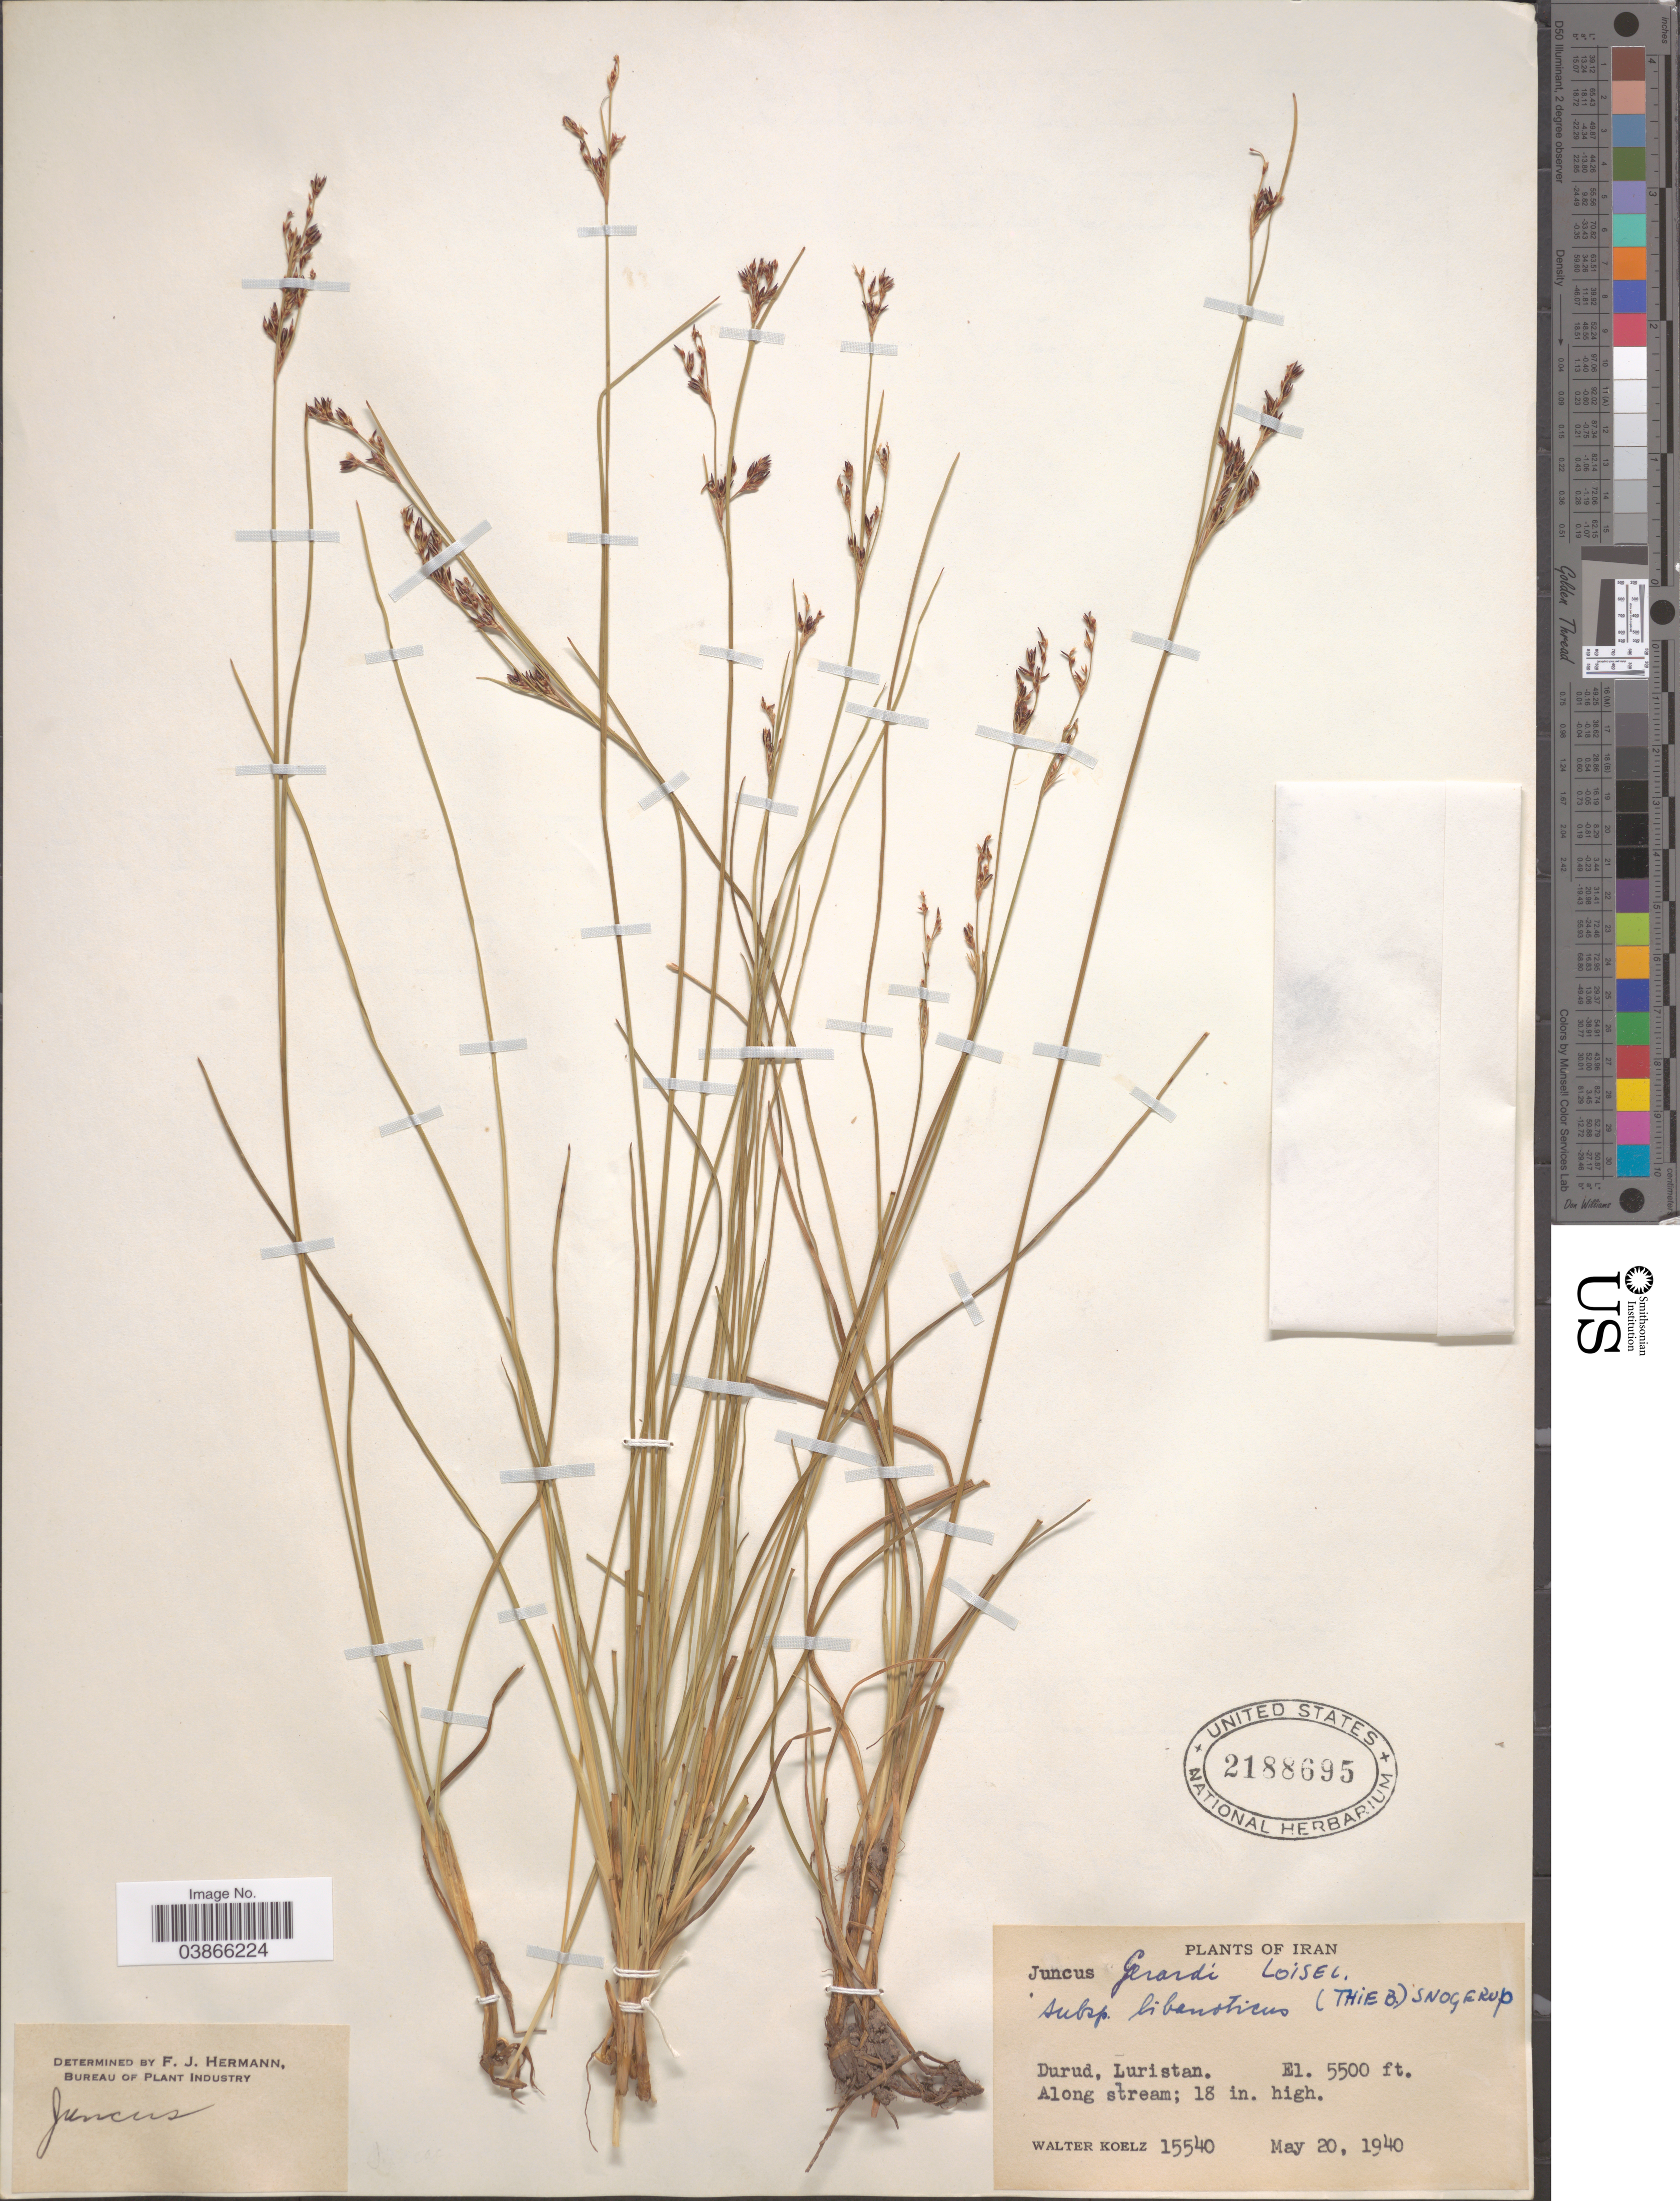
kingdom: Plantae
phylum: Tracheophyta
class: Liliopsida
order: Poales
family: Juncaceae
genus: Juncus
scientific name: Juncus gerardi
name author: Loisel.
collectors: W. N. Koelz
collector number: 15540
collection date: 1940-05-20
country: Iran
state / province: Lorestan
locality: Durud, Luristan.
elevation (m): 1676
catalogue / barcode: US 2188695